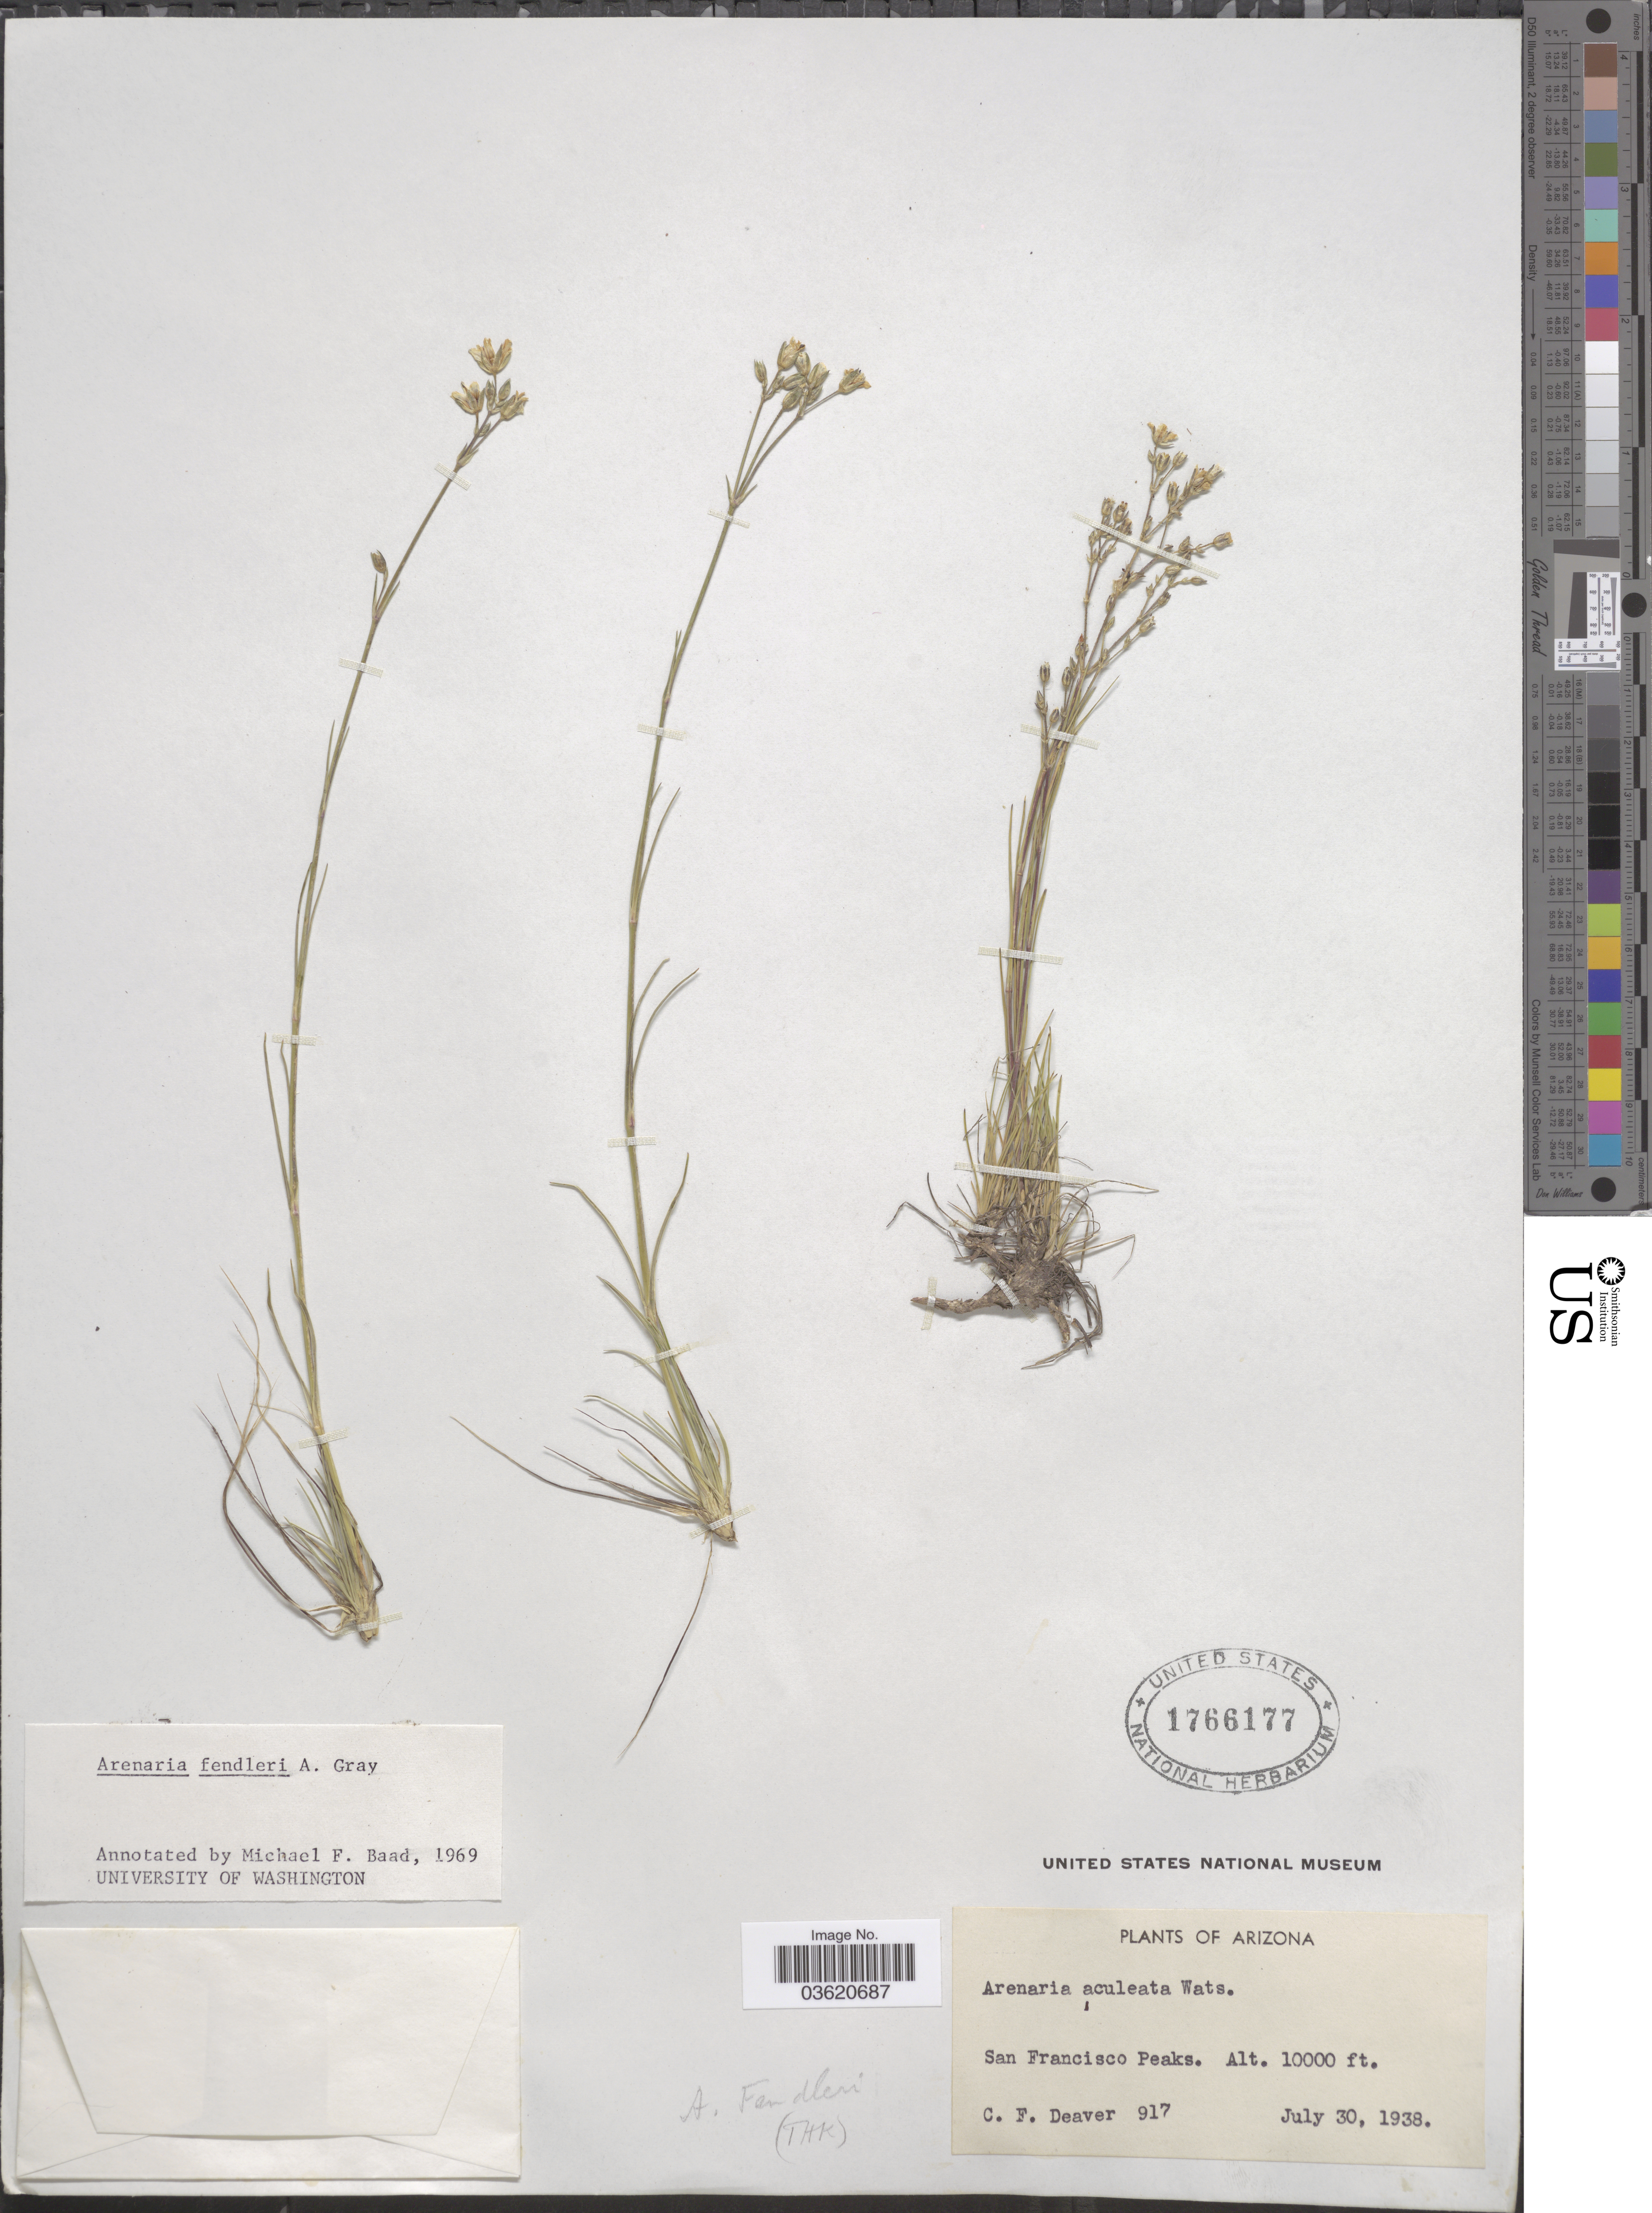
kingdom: Plantae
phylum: Tracheophyta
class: Magnoliopsida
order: Caryophyllales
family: Caryophyllaceae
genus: Eremogone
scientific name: Eremogone fendleri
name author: (A. Gray) Ikonn.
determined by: U.S. National Herbarium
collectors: C. Deaver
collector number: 917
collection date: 1938-07-30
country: United States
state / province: Arizona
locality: San Francisco Peaks.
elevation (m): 3048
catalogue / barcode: US 1766177